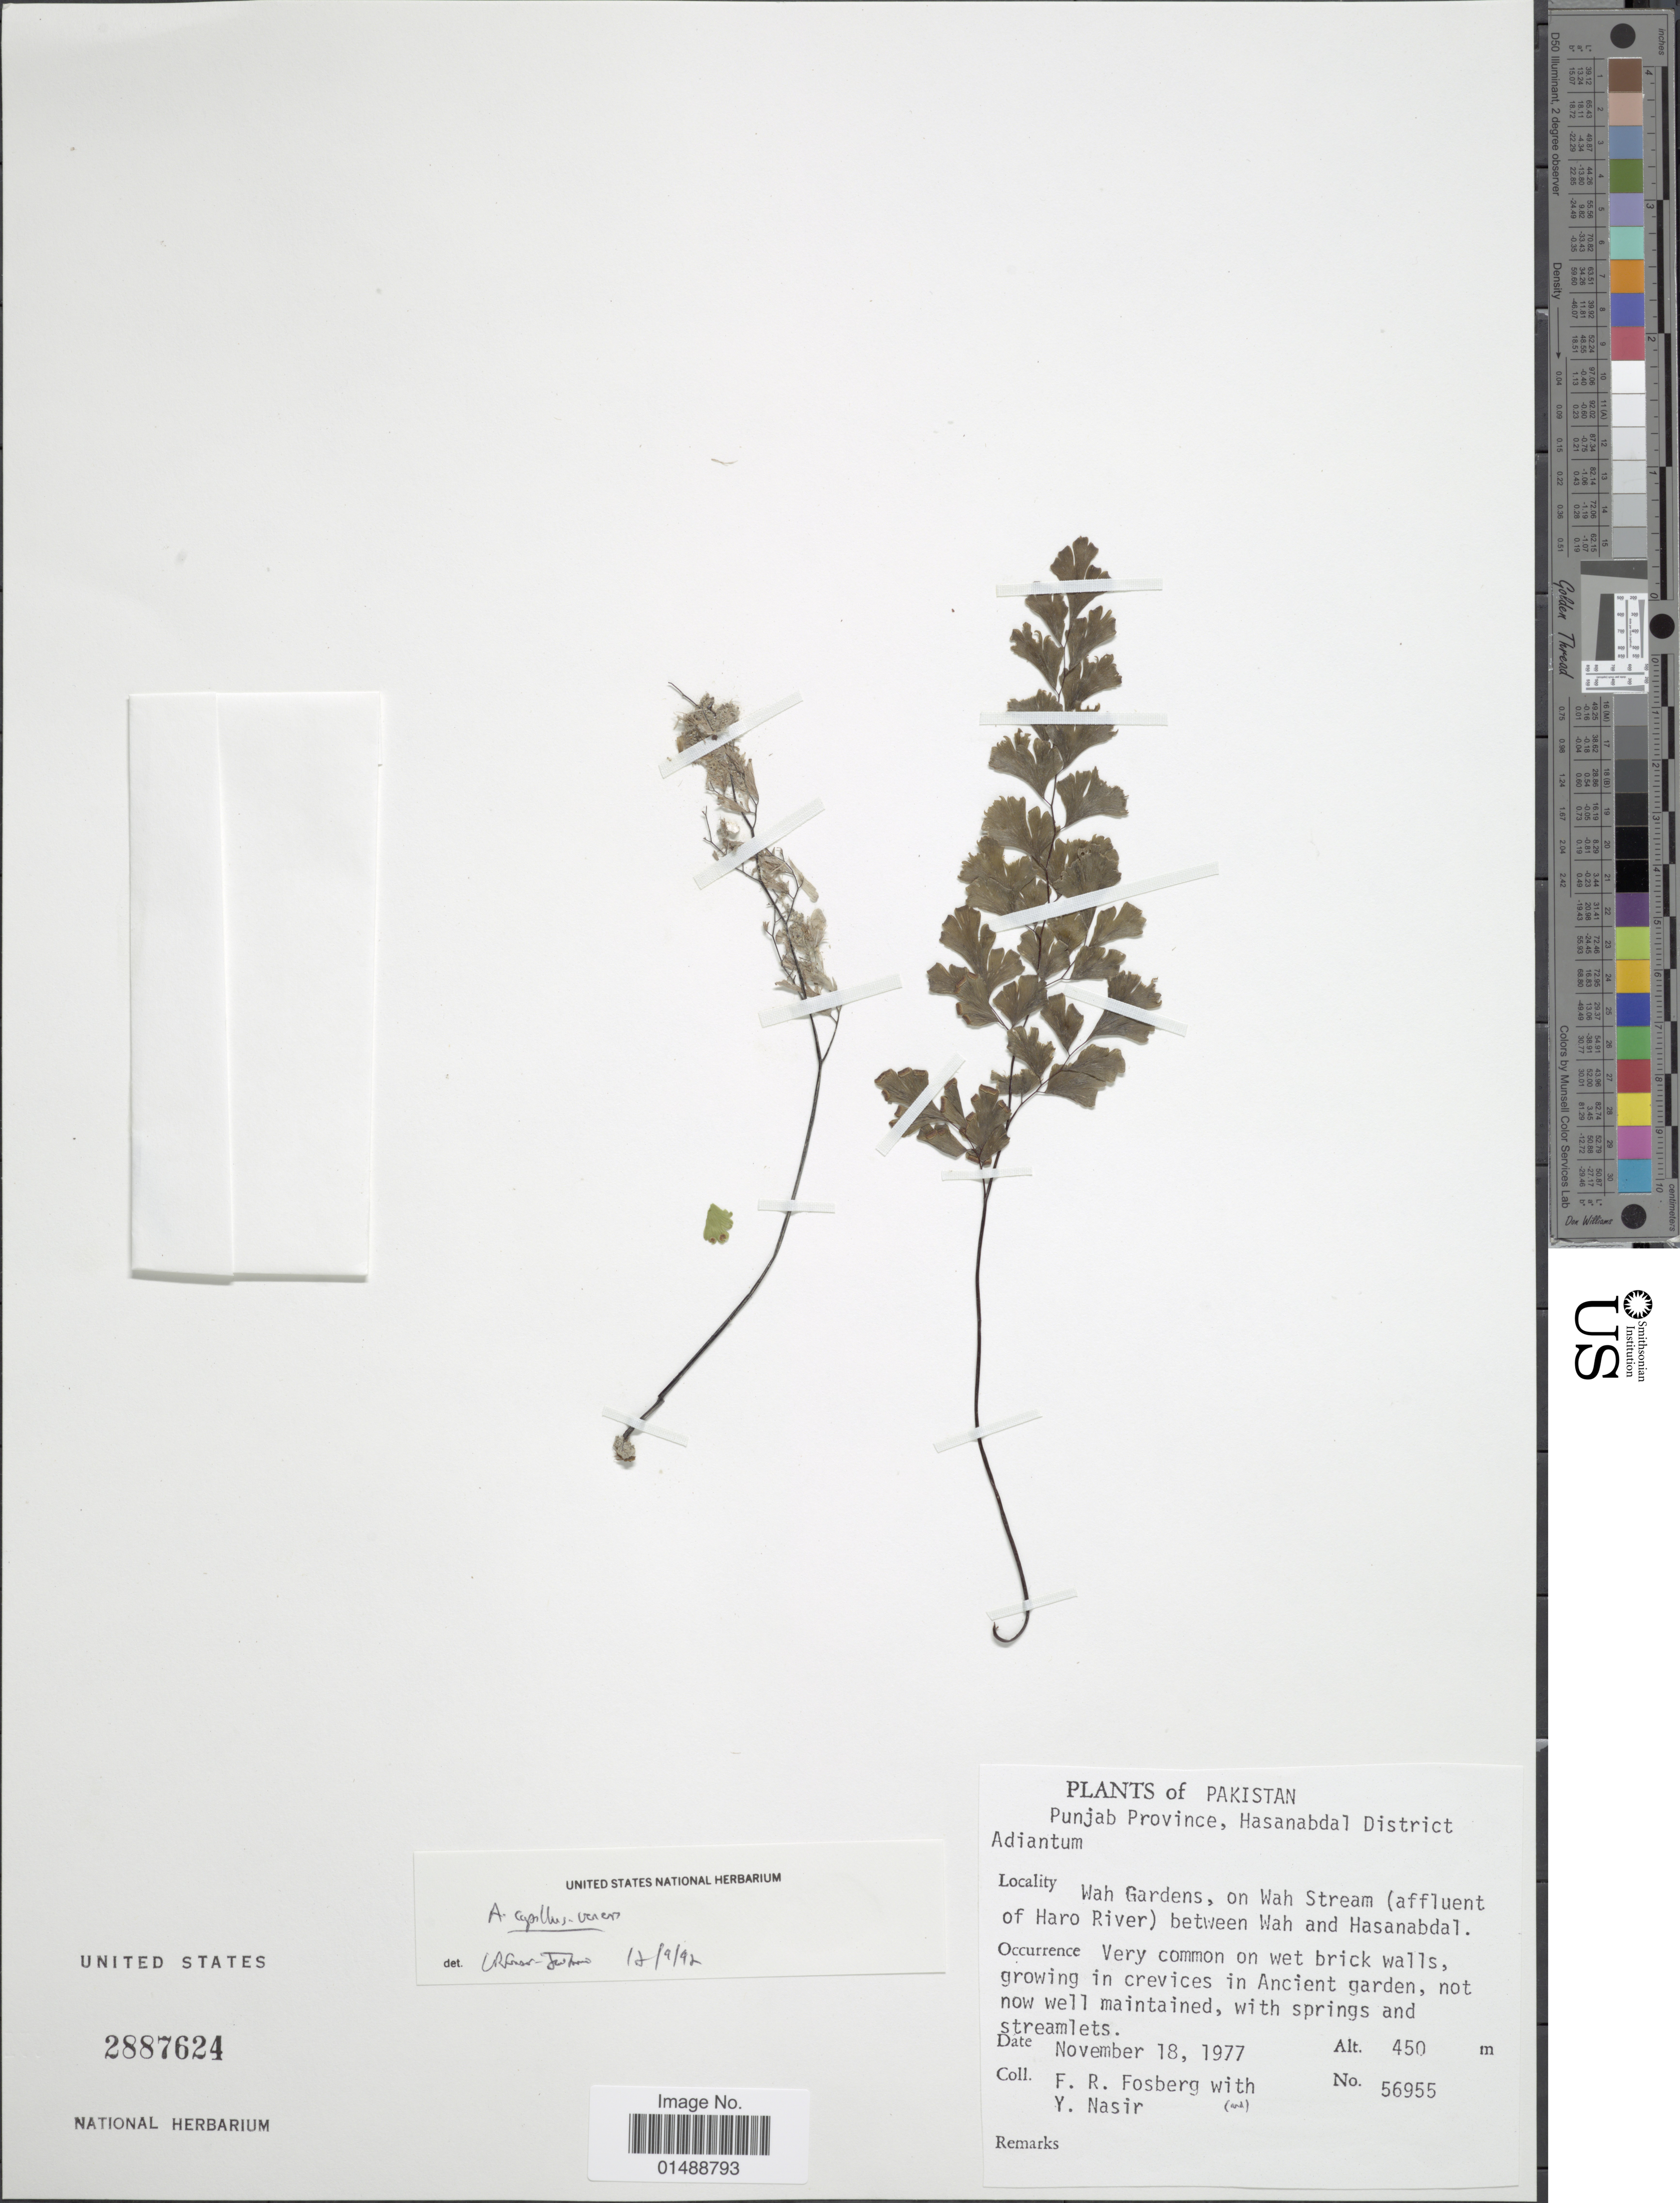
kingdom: Plantae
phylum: Tracheophyta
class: Polypodiopsida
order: Polypodiales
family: Pteridaceae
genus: Adiantum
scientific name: Adiantum sp.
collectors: F. R. Fosberg & Y. Nasir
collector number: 56955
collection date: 1977-11-18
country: Pakistan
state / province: Punjab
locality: Wah Gardens, on Wah Stream (affluent of Haro River) between Wah and Hasanabdal, Hasanabdal District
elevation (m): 450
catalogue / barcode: US 2887624